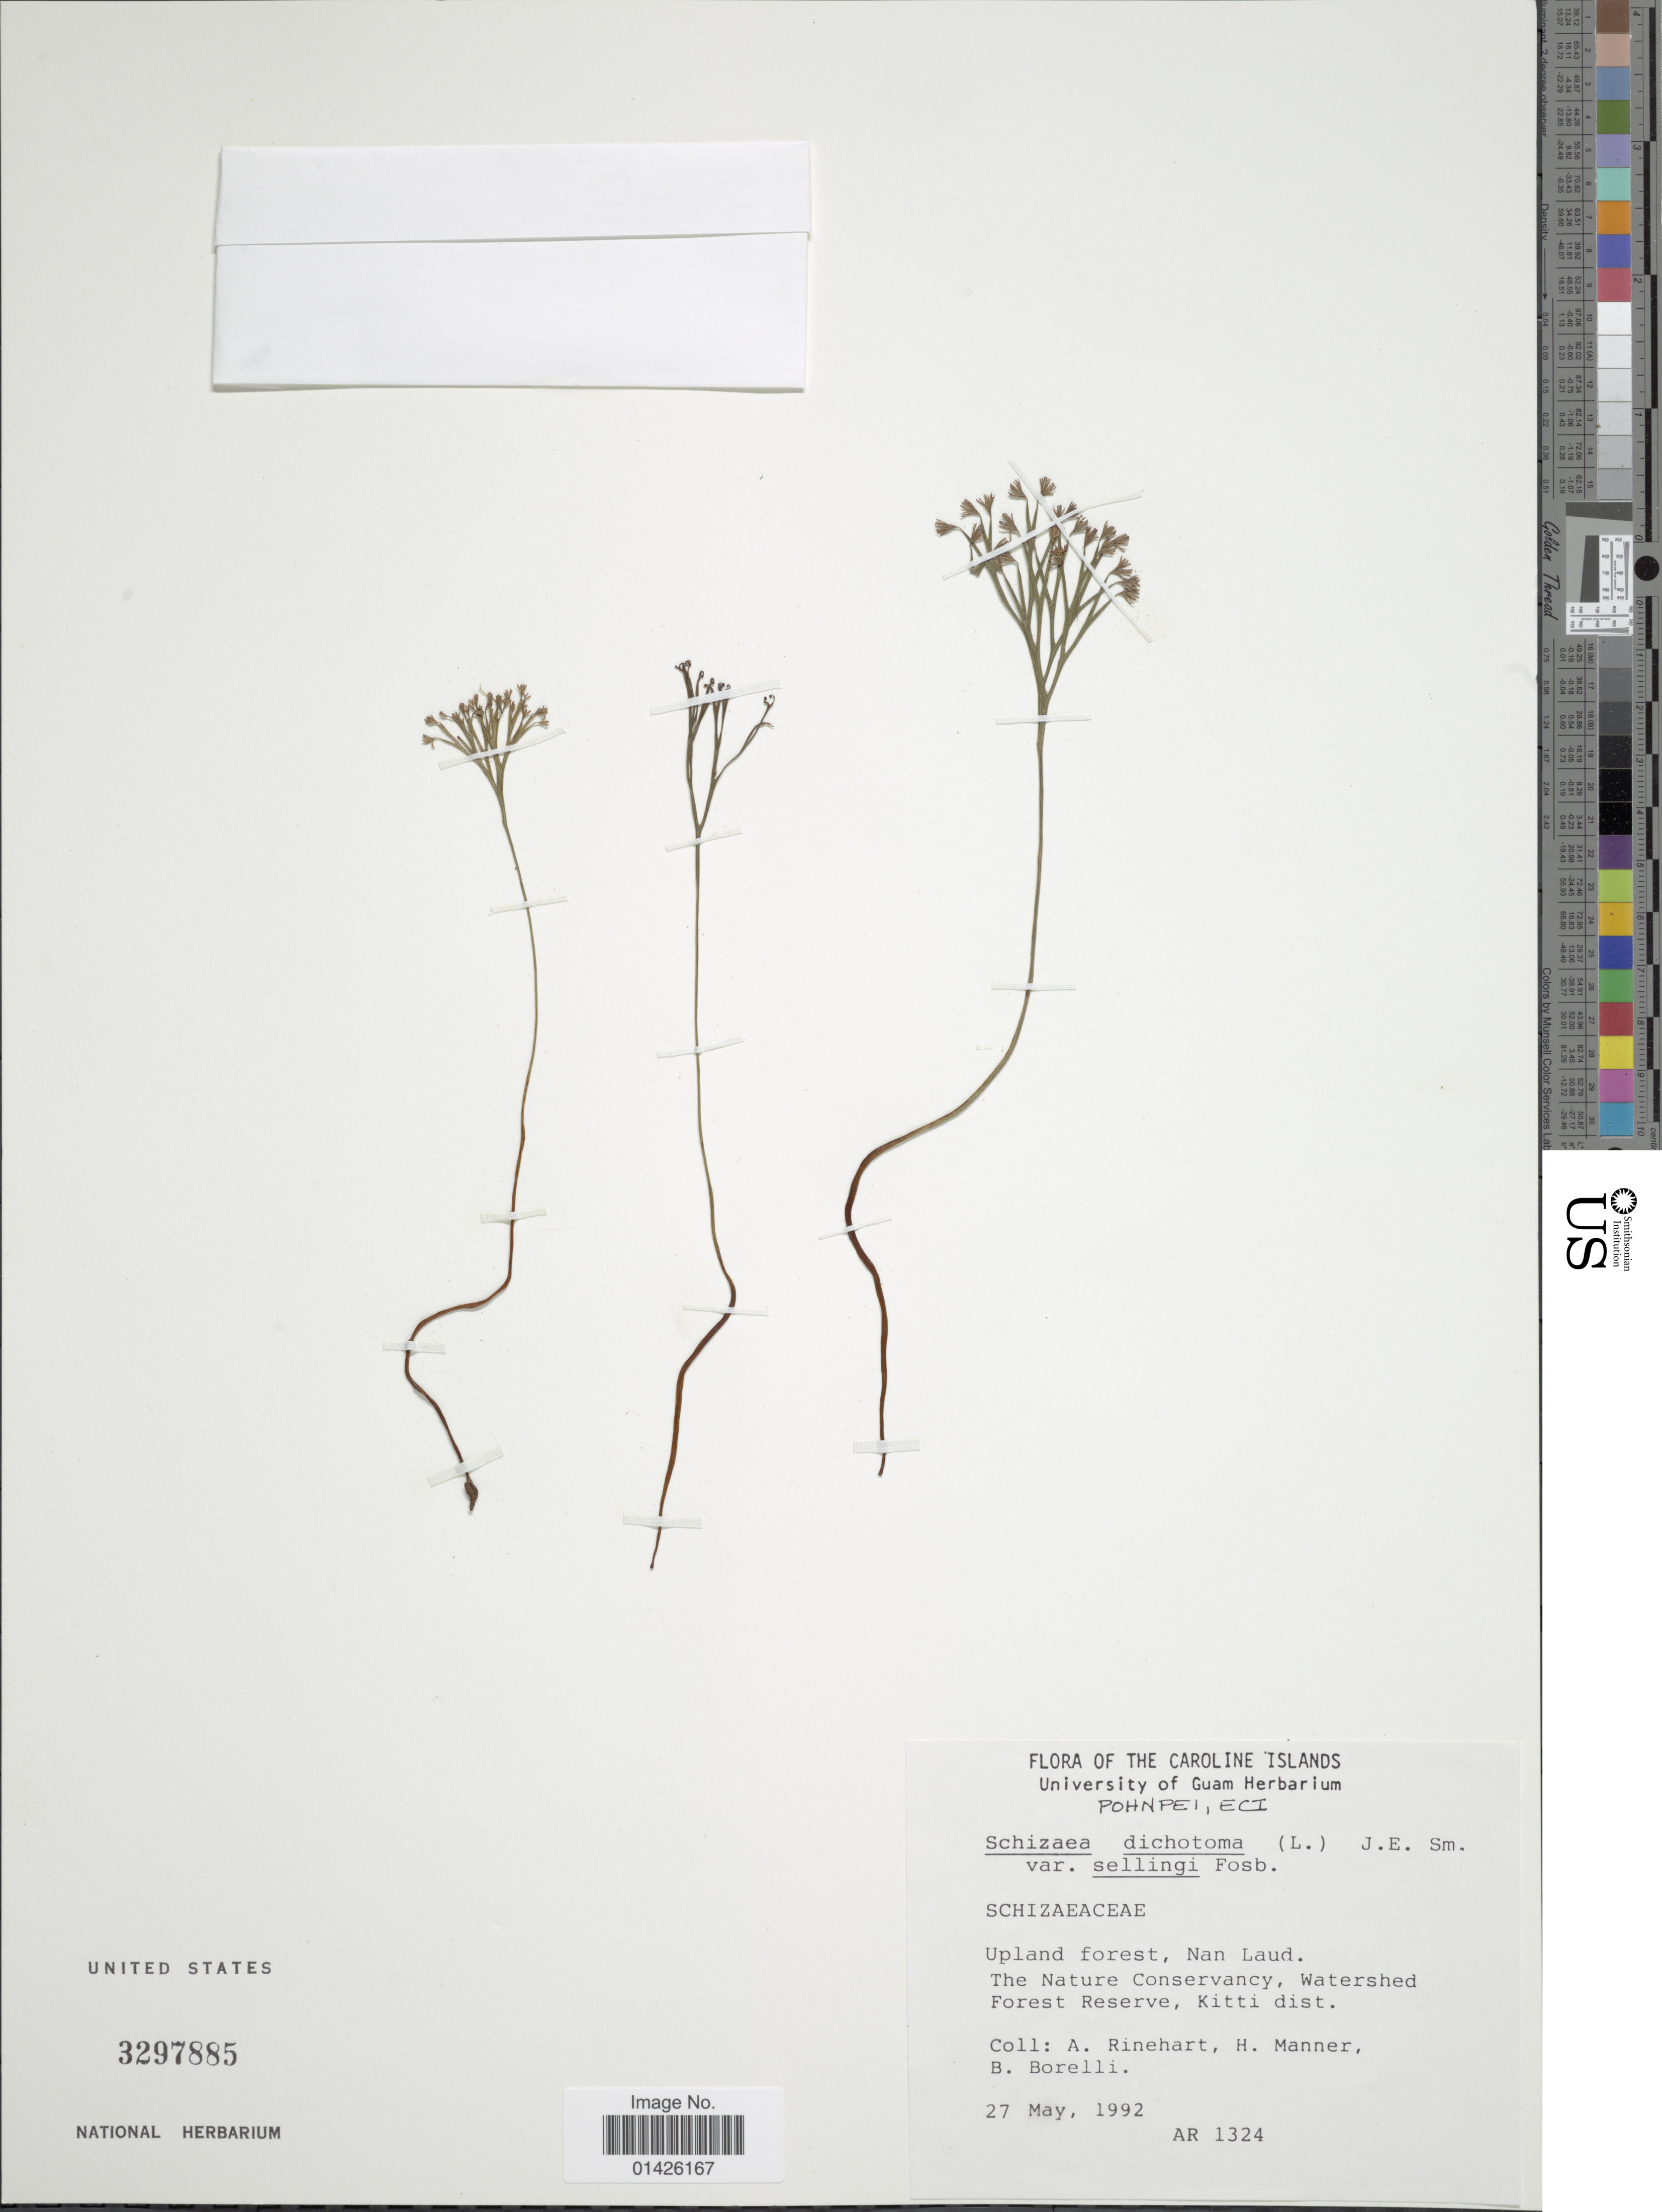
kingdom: Plantae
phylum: Tracheophyta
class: Polypodiopsida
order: Schizaeales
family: Schizaeaceae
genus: Schizaea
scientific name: Schizaea dichotoma var. sellingii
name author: Fosberg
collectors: A. Rinehart, H. Manner & B. Borelli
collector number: AR 1324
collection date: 1992-05-27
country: Micronesia, Federated States of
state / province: Pohnpei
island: Pohnpei [Ponape]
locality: Upland forest, Nan Laud. The Nature Conservancy, Watershed forest Reserve, Kitti Dist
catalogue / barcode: US 3297885